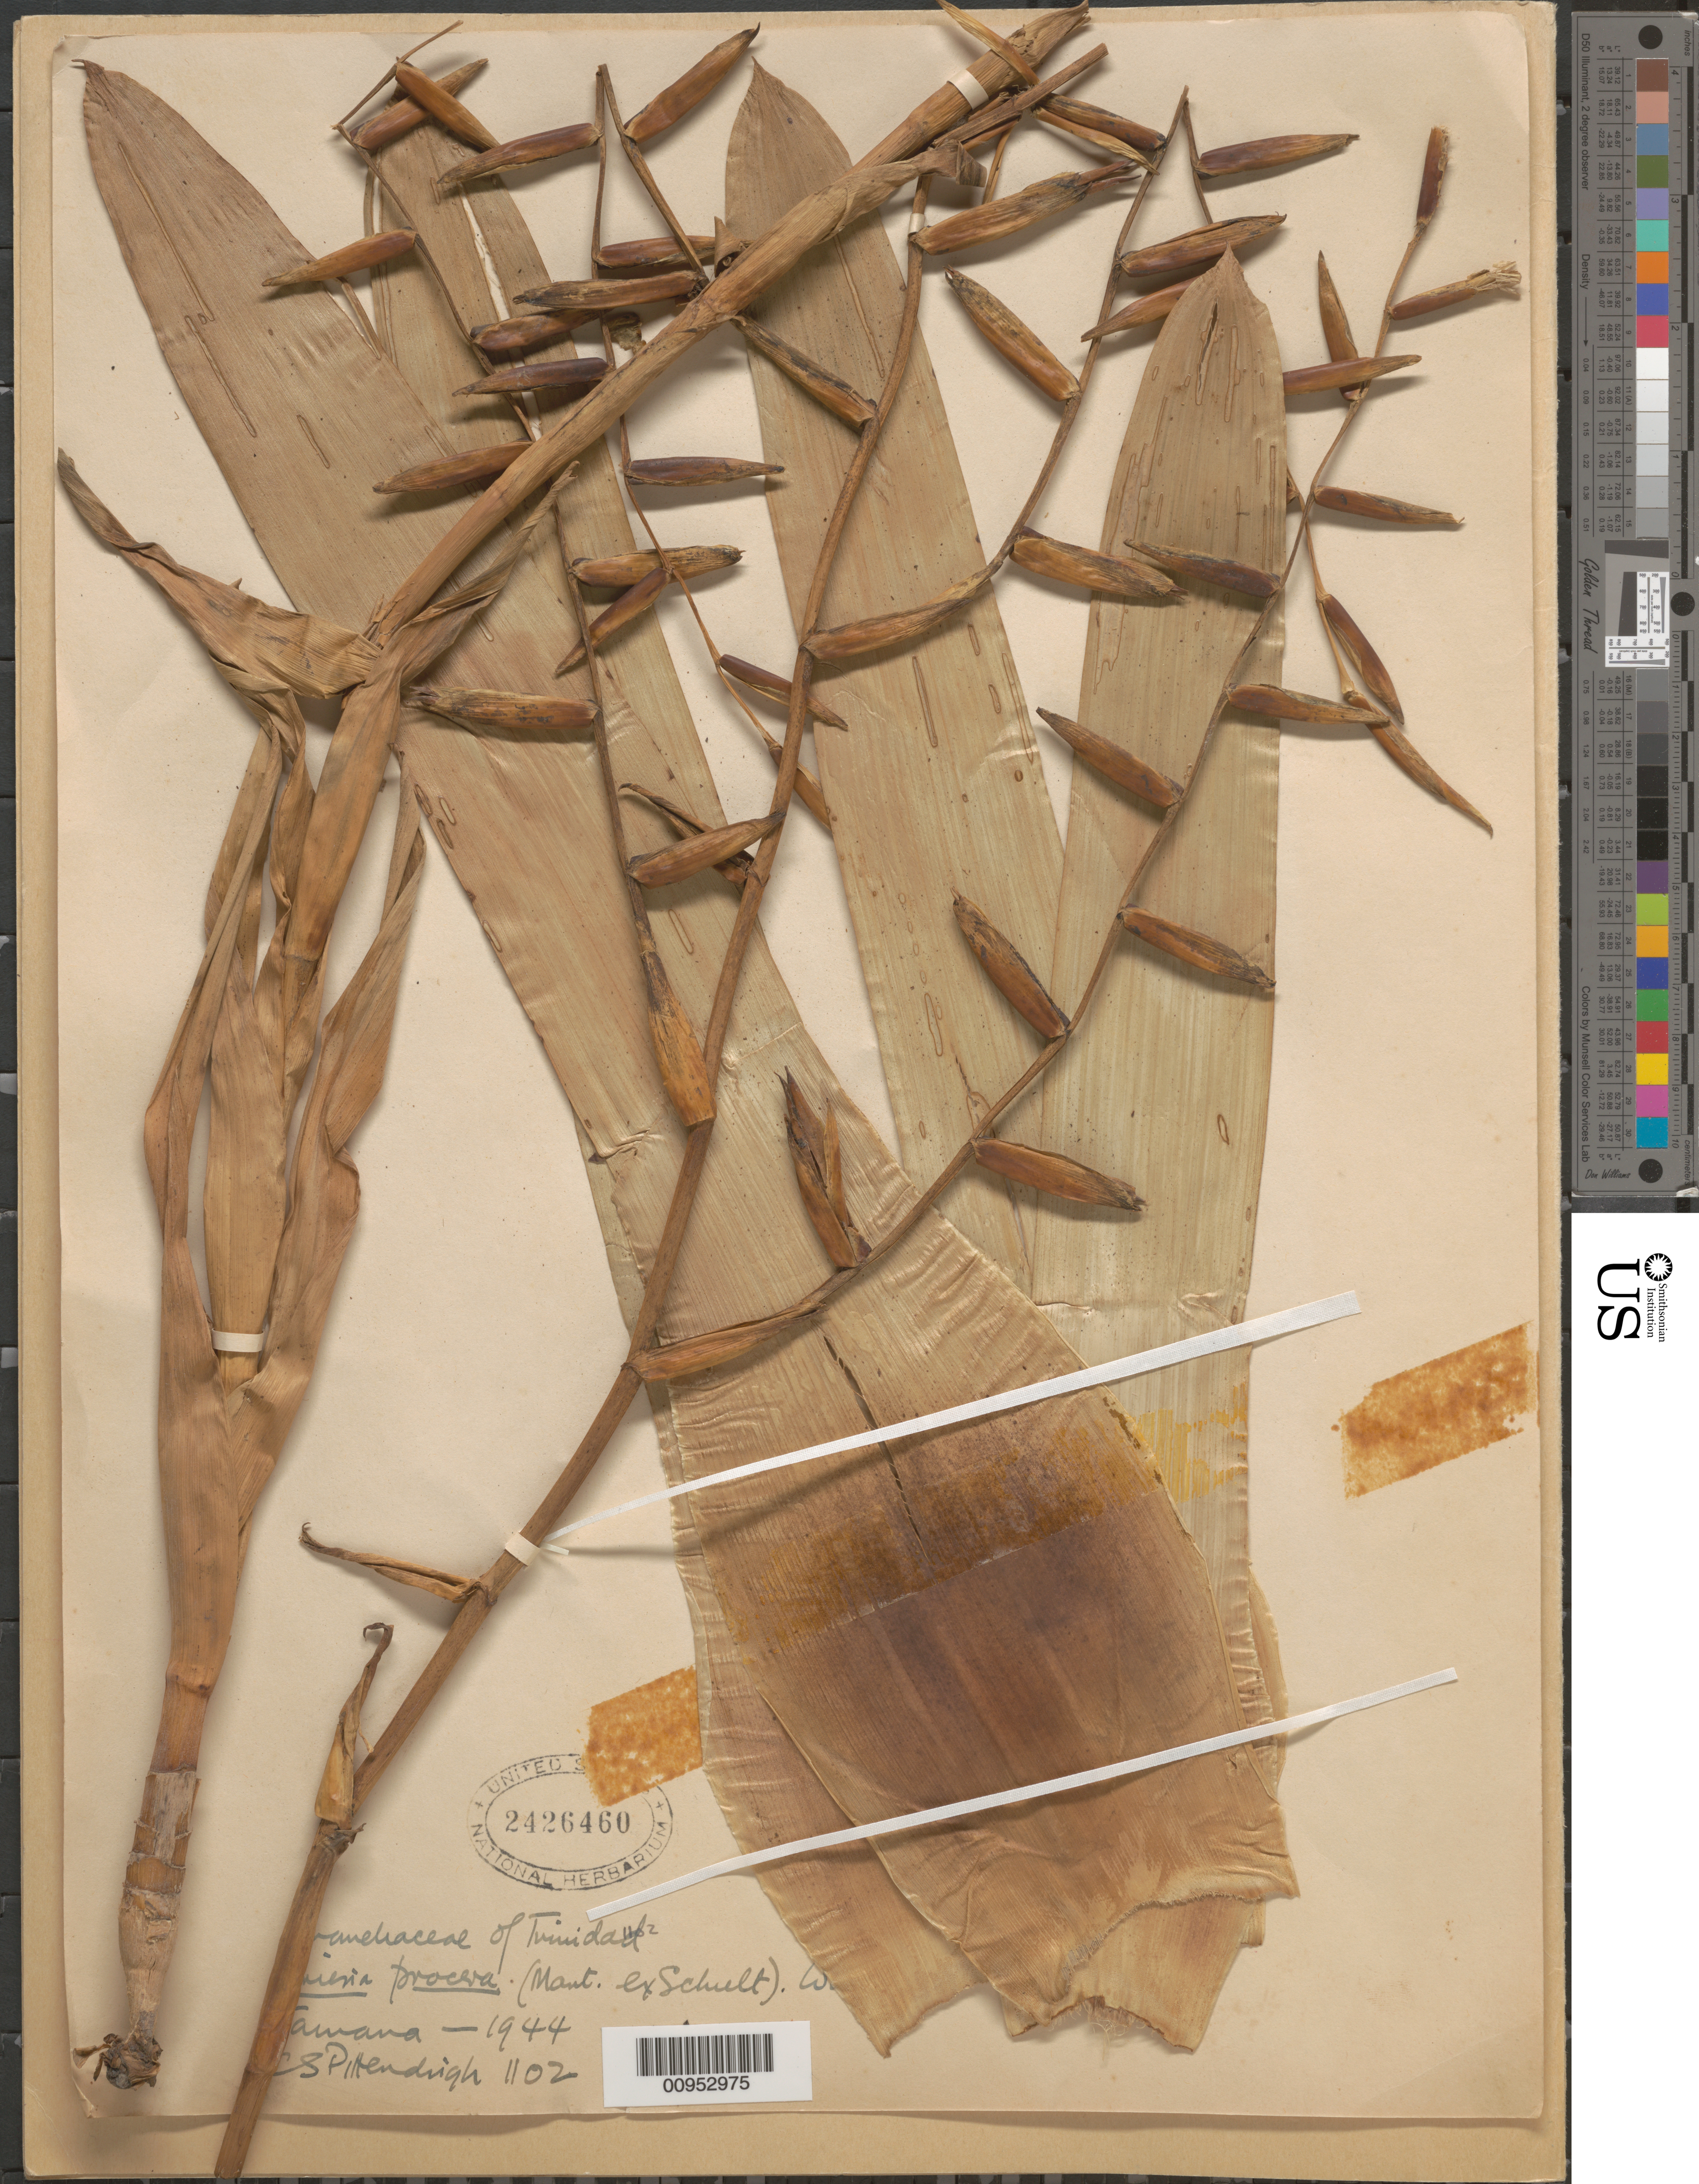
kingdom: Plantae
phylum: Tracheophyta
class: Liliopsida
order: Poales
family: Bromeliaceae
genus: Vriesea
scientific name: Vriesea procera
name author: (Mart. ex Schult. & Schult. f.) Wittm.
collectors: C. S. Pittendrigh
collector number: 1102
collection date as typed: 1944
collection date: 1944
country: Trinidad and Tobago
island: Trinidad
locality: Tamana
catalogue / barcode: US 2426460